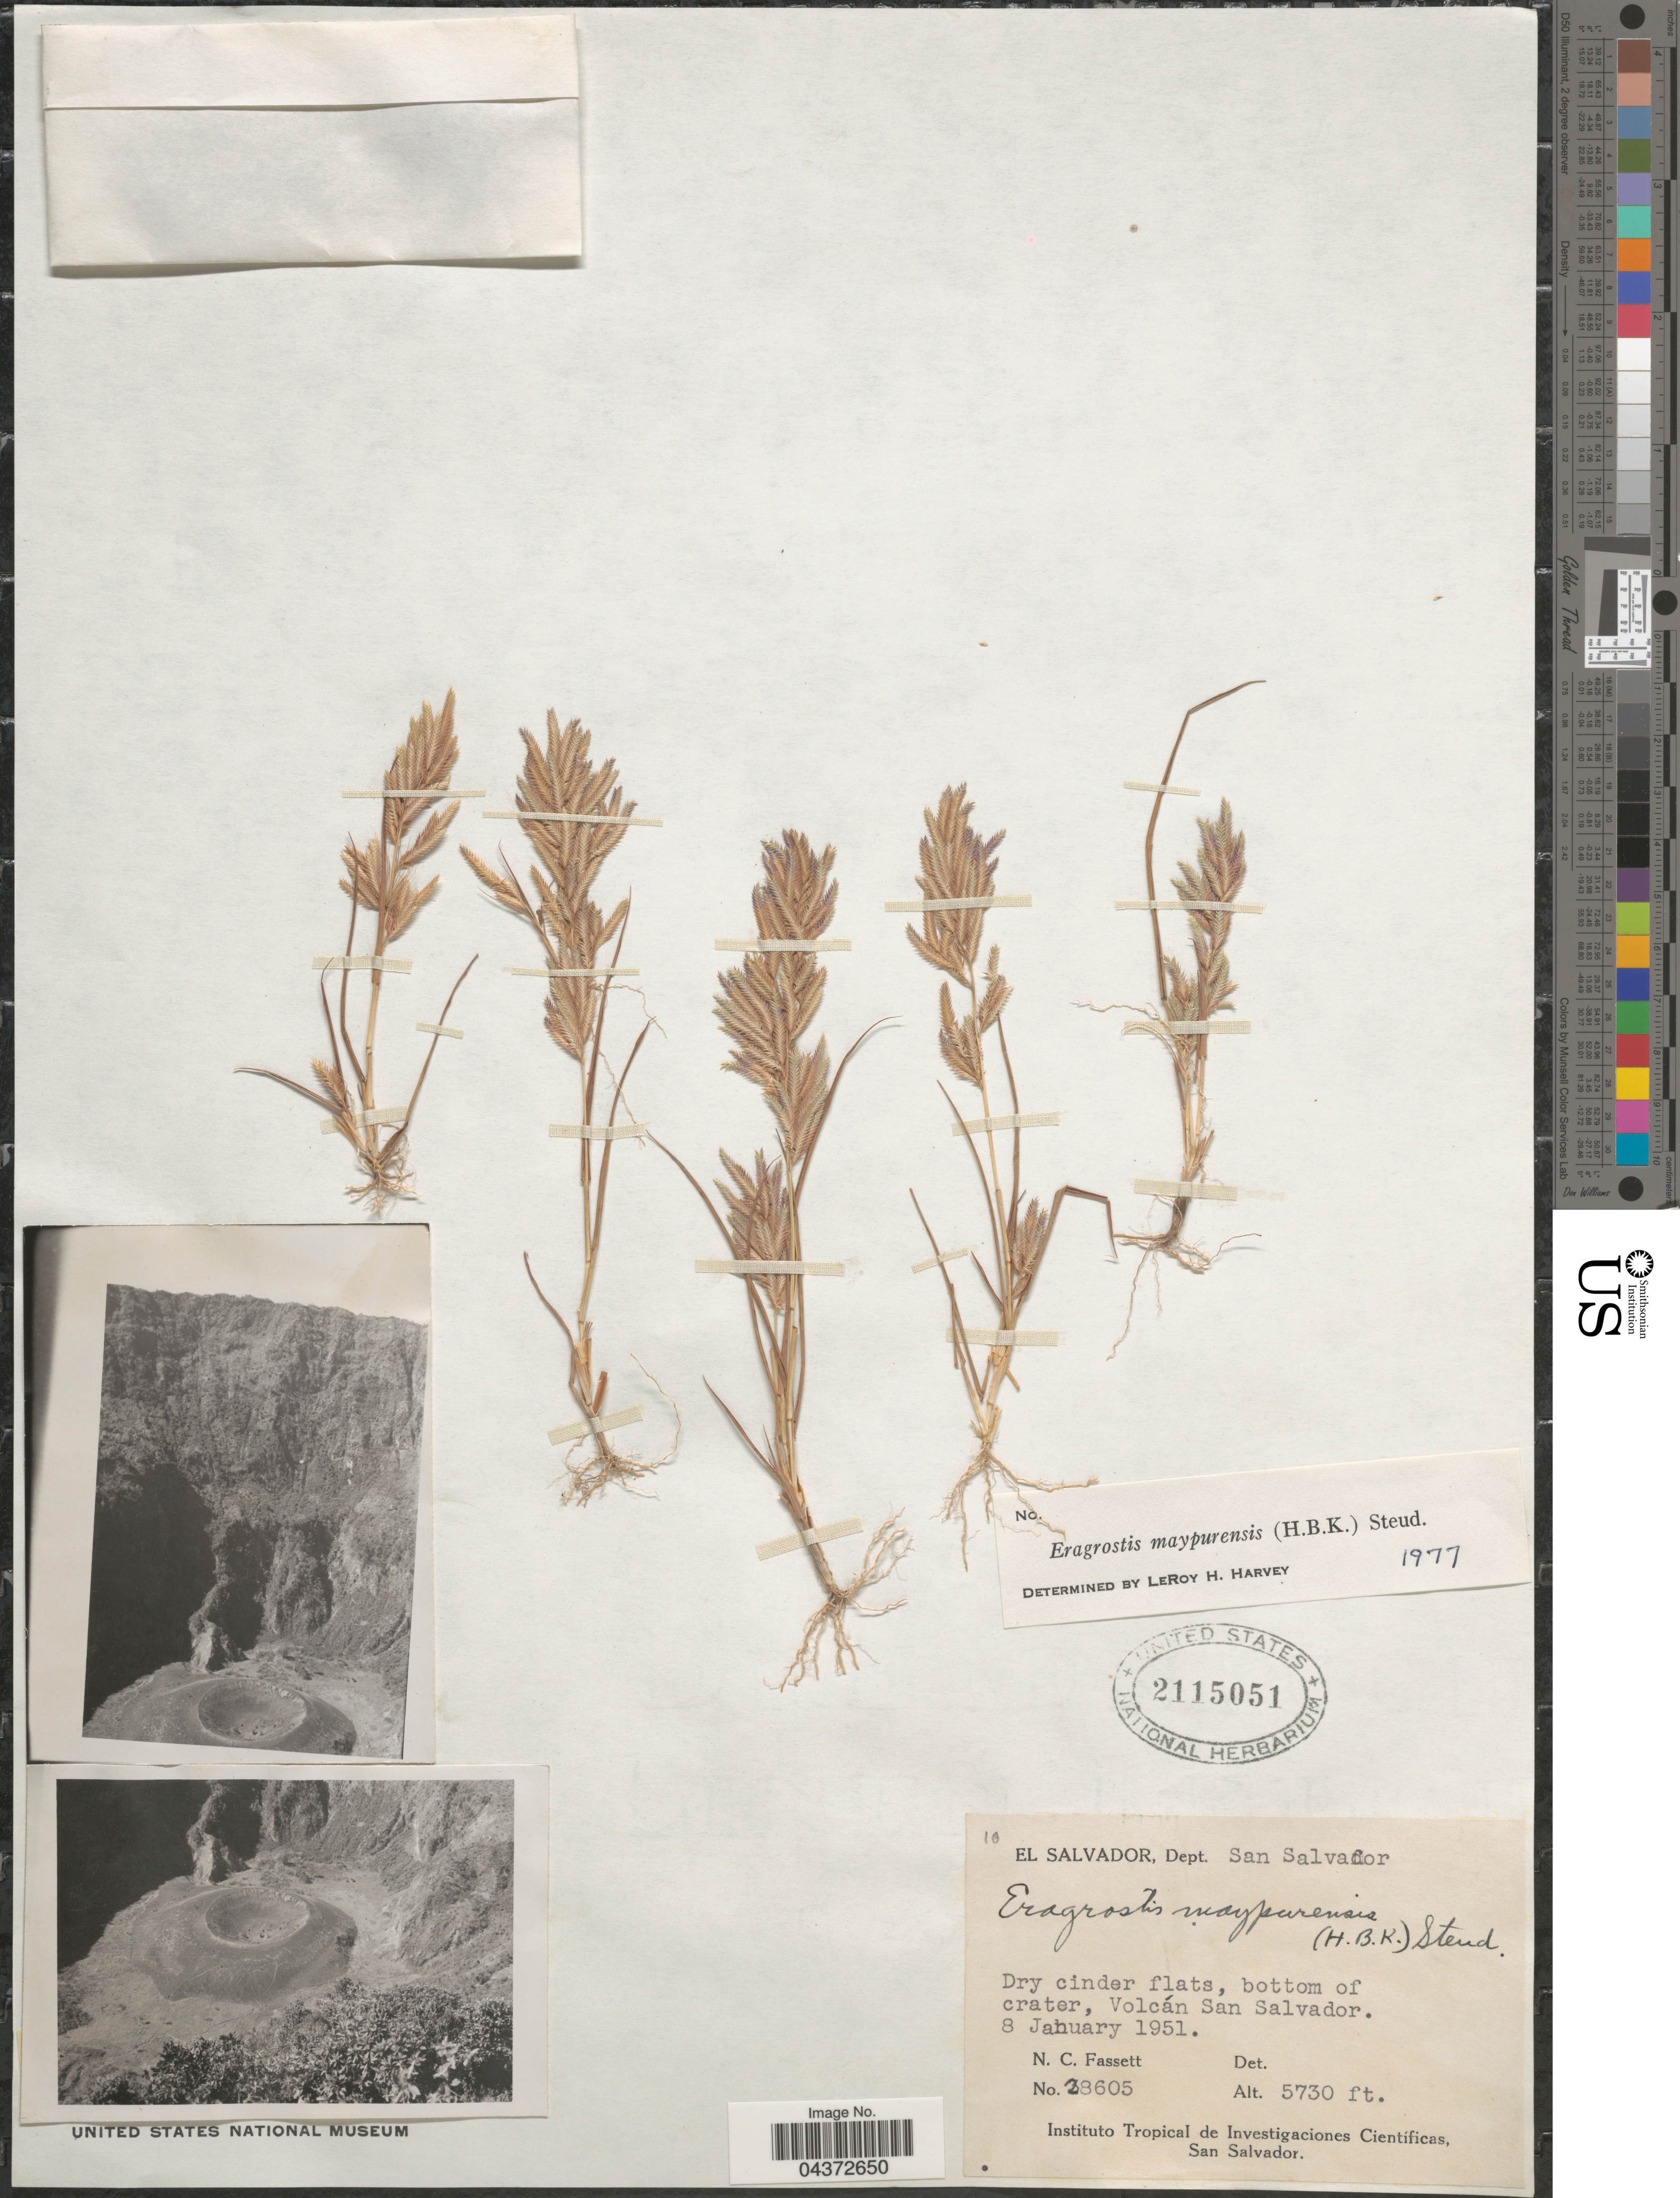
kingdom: Plantae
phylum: Tracheophyta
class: Liliopsida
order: Poales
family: Poaceae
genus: Eragrostis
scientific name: Eragrostis maypurensis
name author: (Kunth) Steud.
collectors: N. C. Fassett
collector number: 28605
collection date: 1951-01-08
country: El Salvador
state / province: San Salvador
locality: Dept. San Salvador. Dry cinder flats, bottom of crater, Volcán San Salvador.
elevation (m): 1747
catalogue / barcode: US 2115051